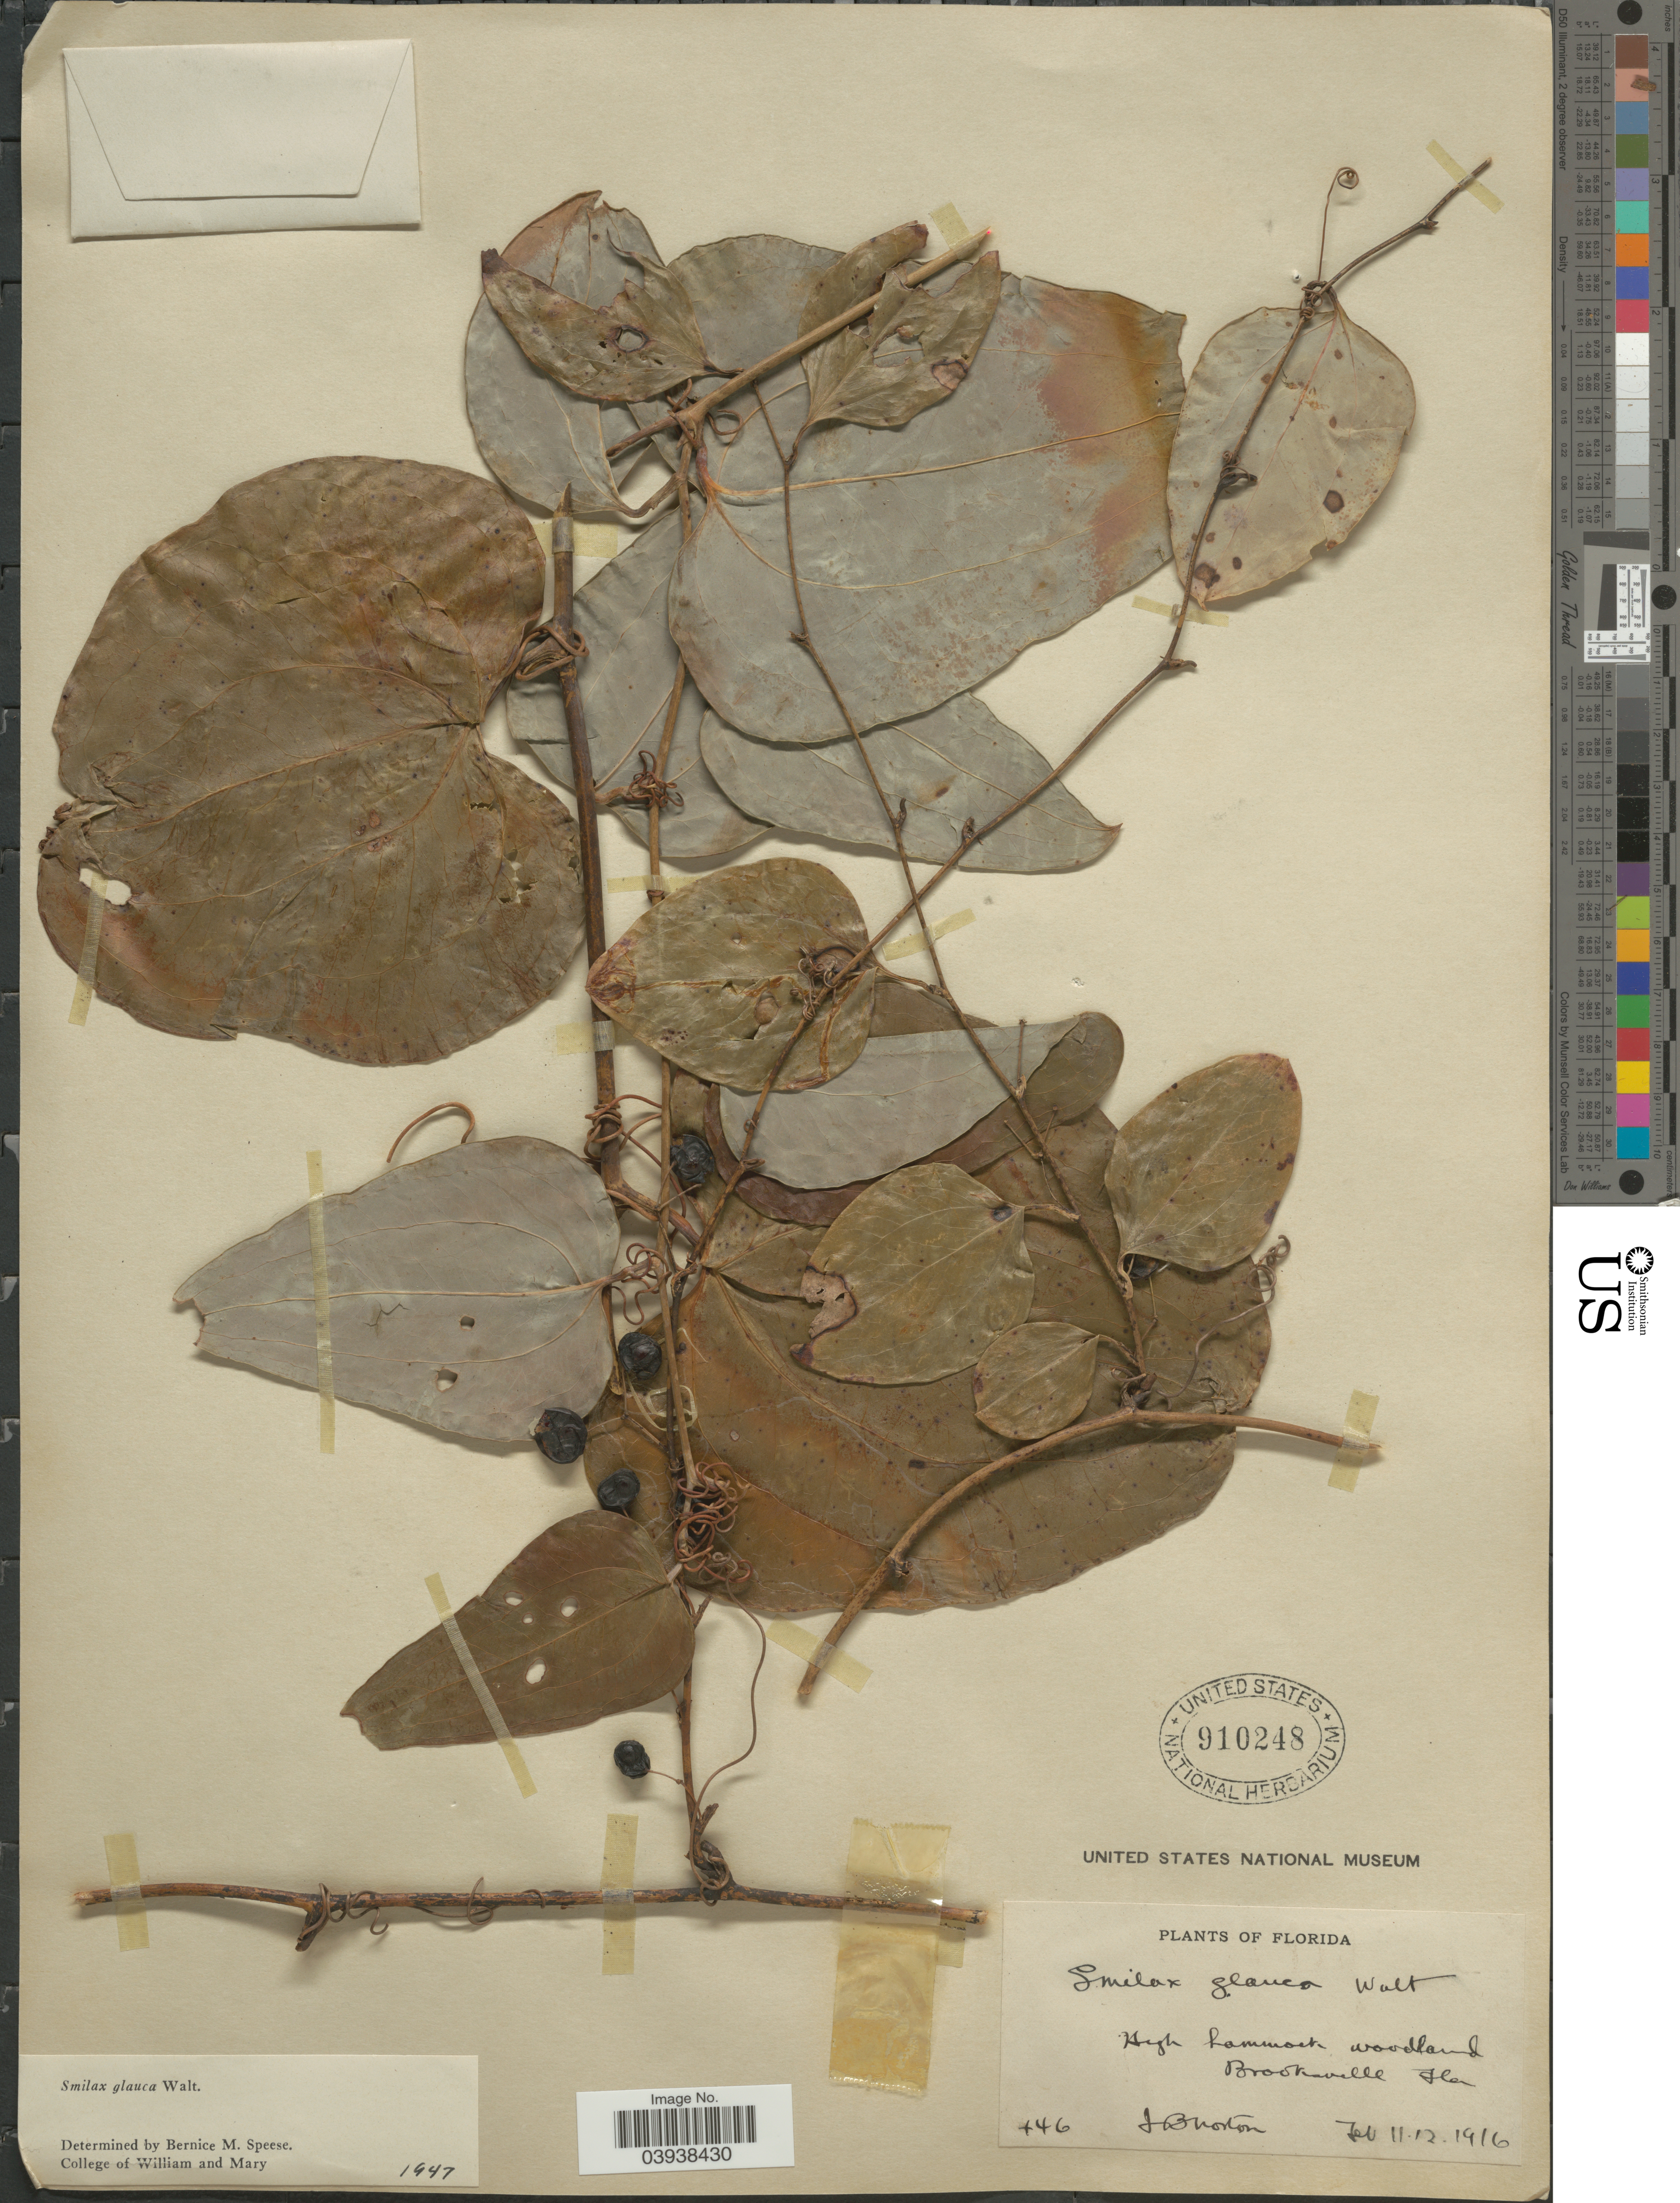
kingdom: Plantae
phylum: Tracheophyta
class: Liliopsida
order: Liliales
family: Smilacaceae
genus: Smilax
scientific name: Smilax glauca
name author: Walter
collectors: J. B. Norton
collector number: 446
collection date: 1916-02-11/1916-02-12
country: United States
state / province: Florida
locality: Brooksville.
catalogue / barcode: US 910248